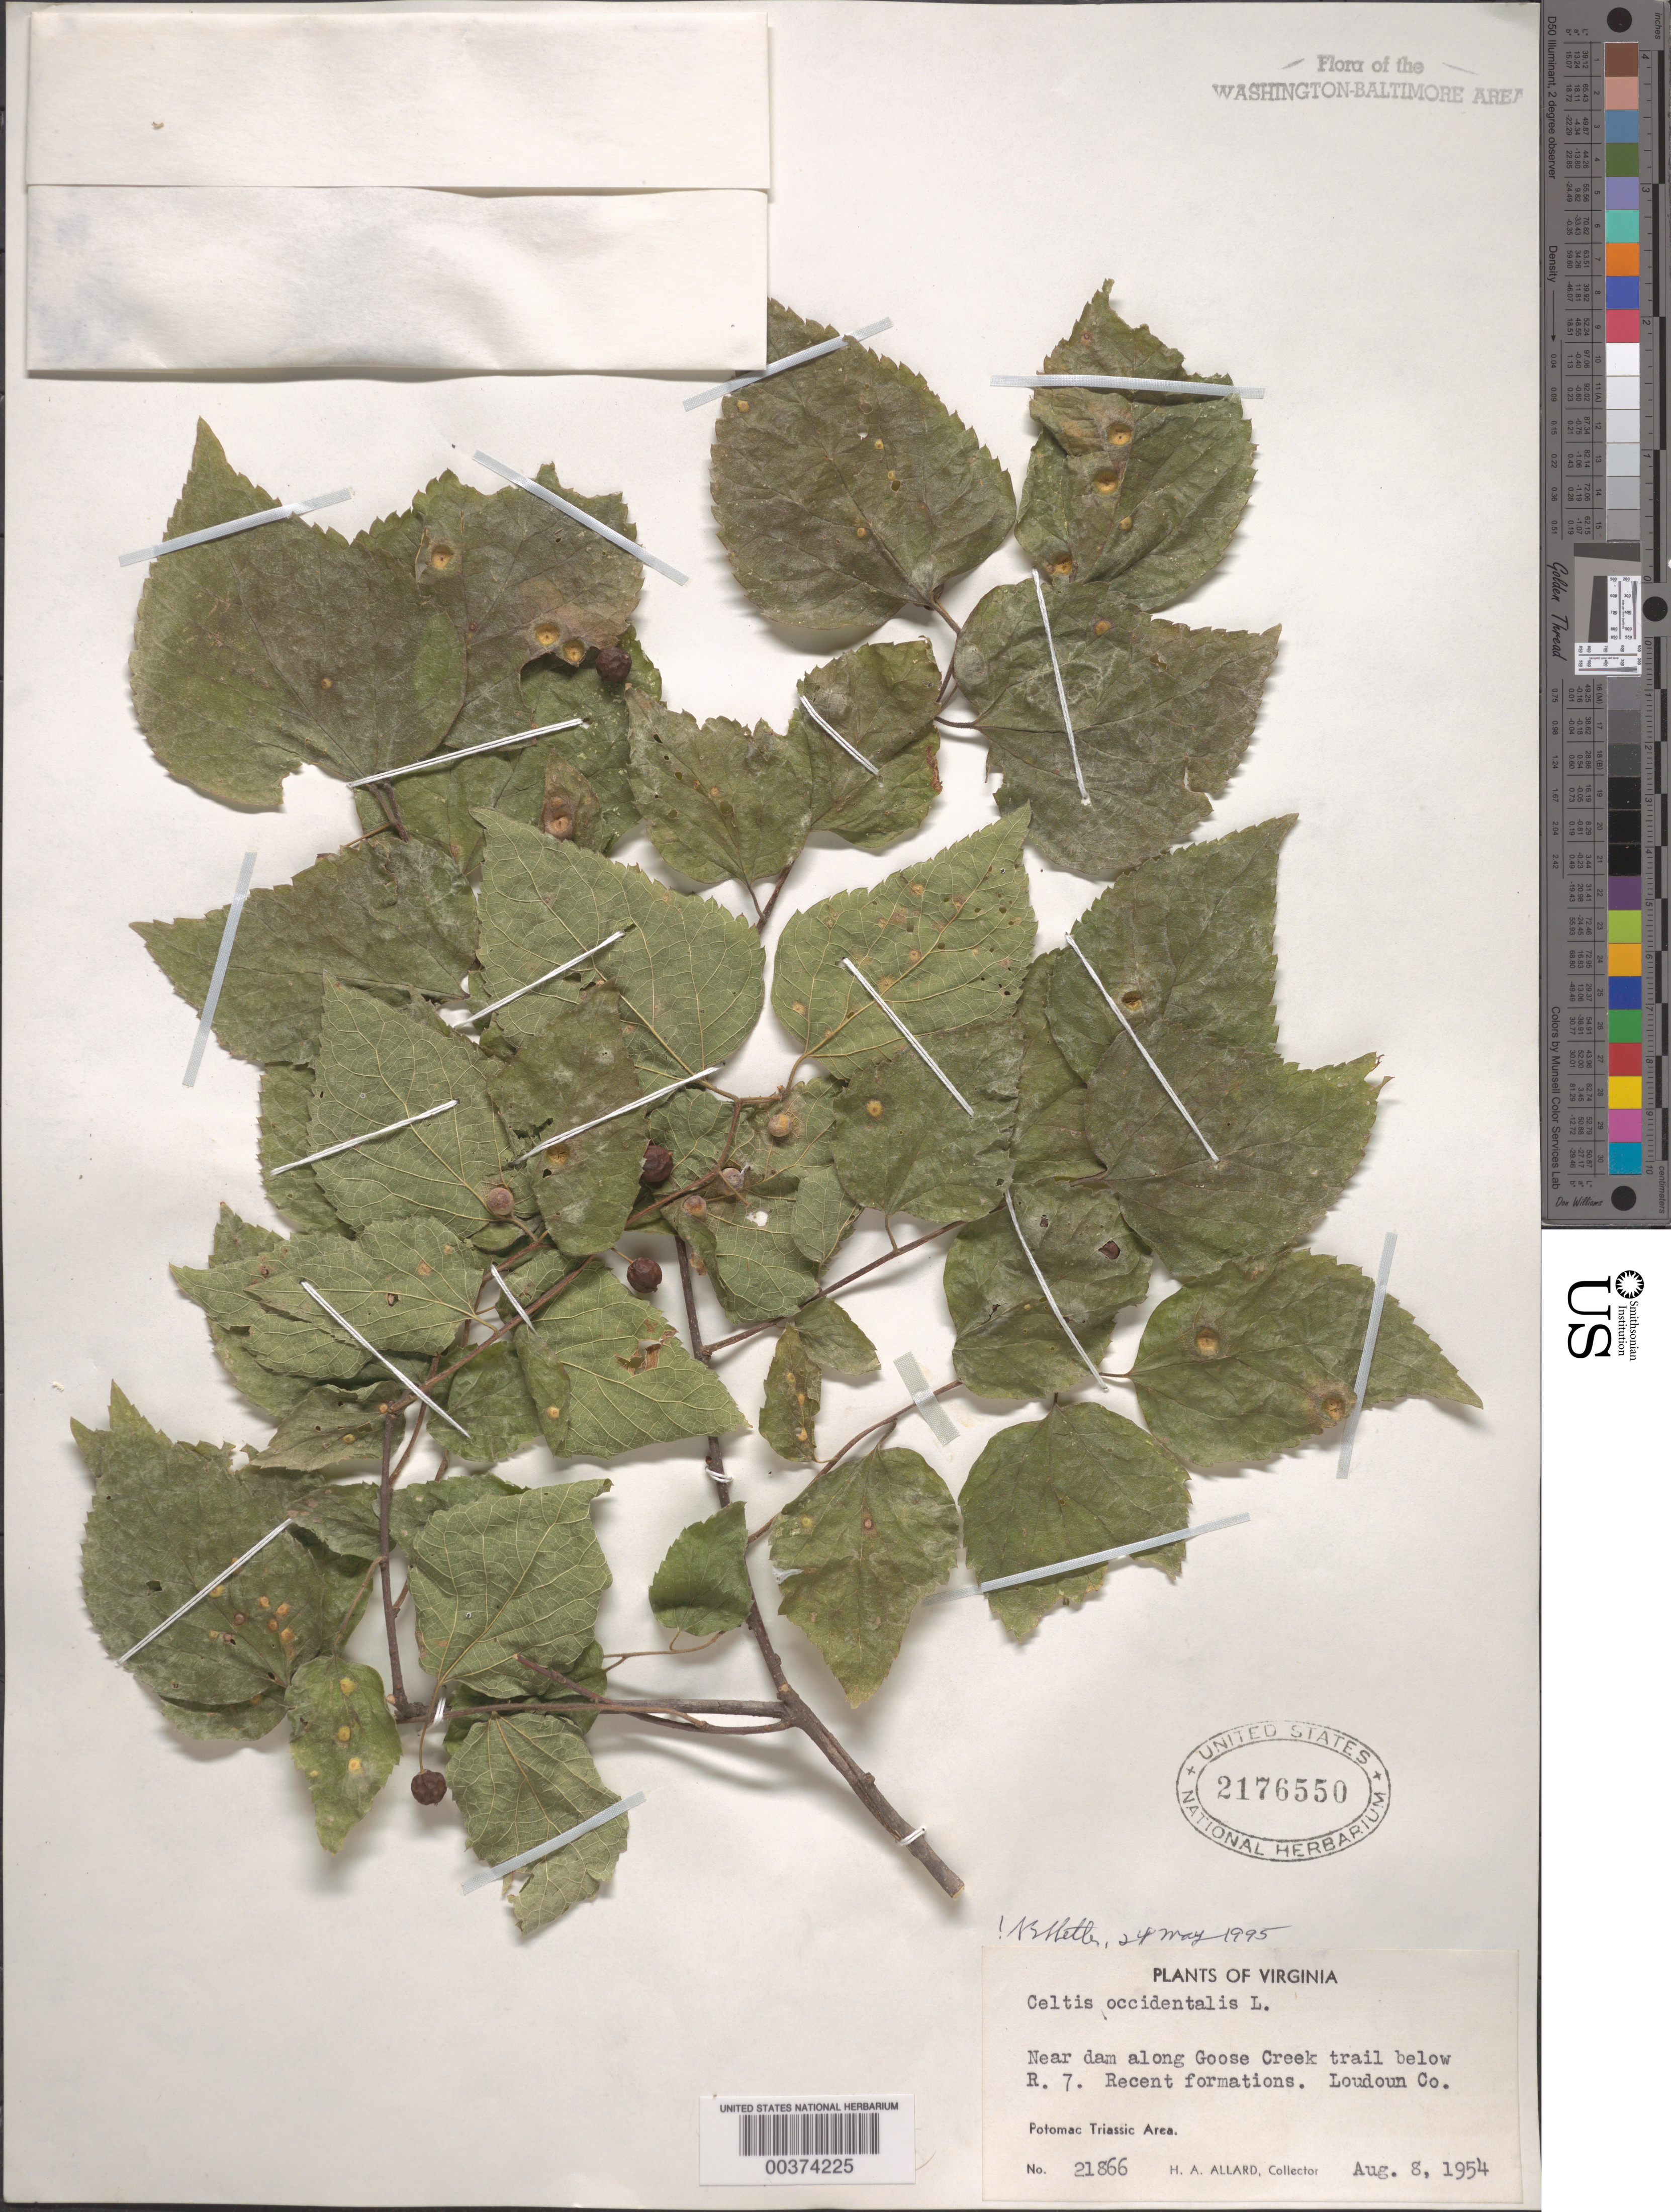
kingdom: Plantae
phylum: Tracheophyta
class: Magnoliopsida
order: Rosales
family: Cannabaceae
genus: Celtis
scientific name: Celtis occidentalis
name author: L.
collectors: H. A. Allard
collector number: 21866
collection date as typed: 08 Aug 1954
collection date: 1954-08-08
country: United States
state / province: Virginia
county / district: Loudoun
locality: Downstream from Route 7 on Goose Creek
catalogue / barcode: US 2176550